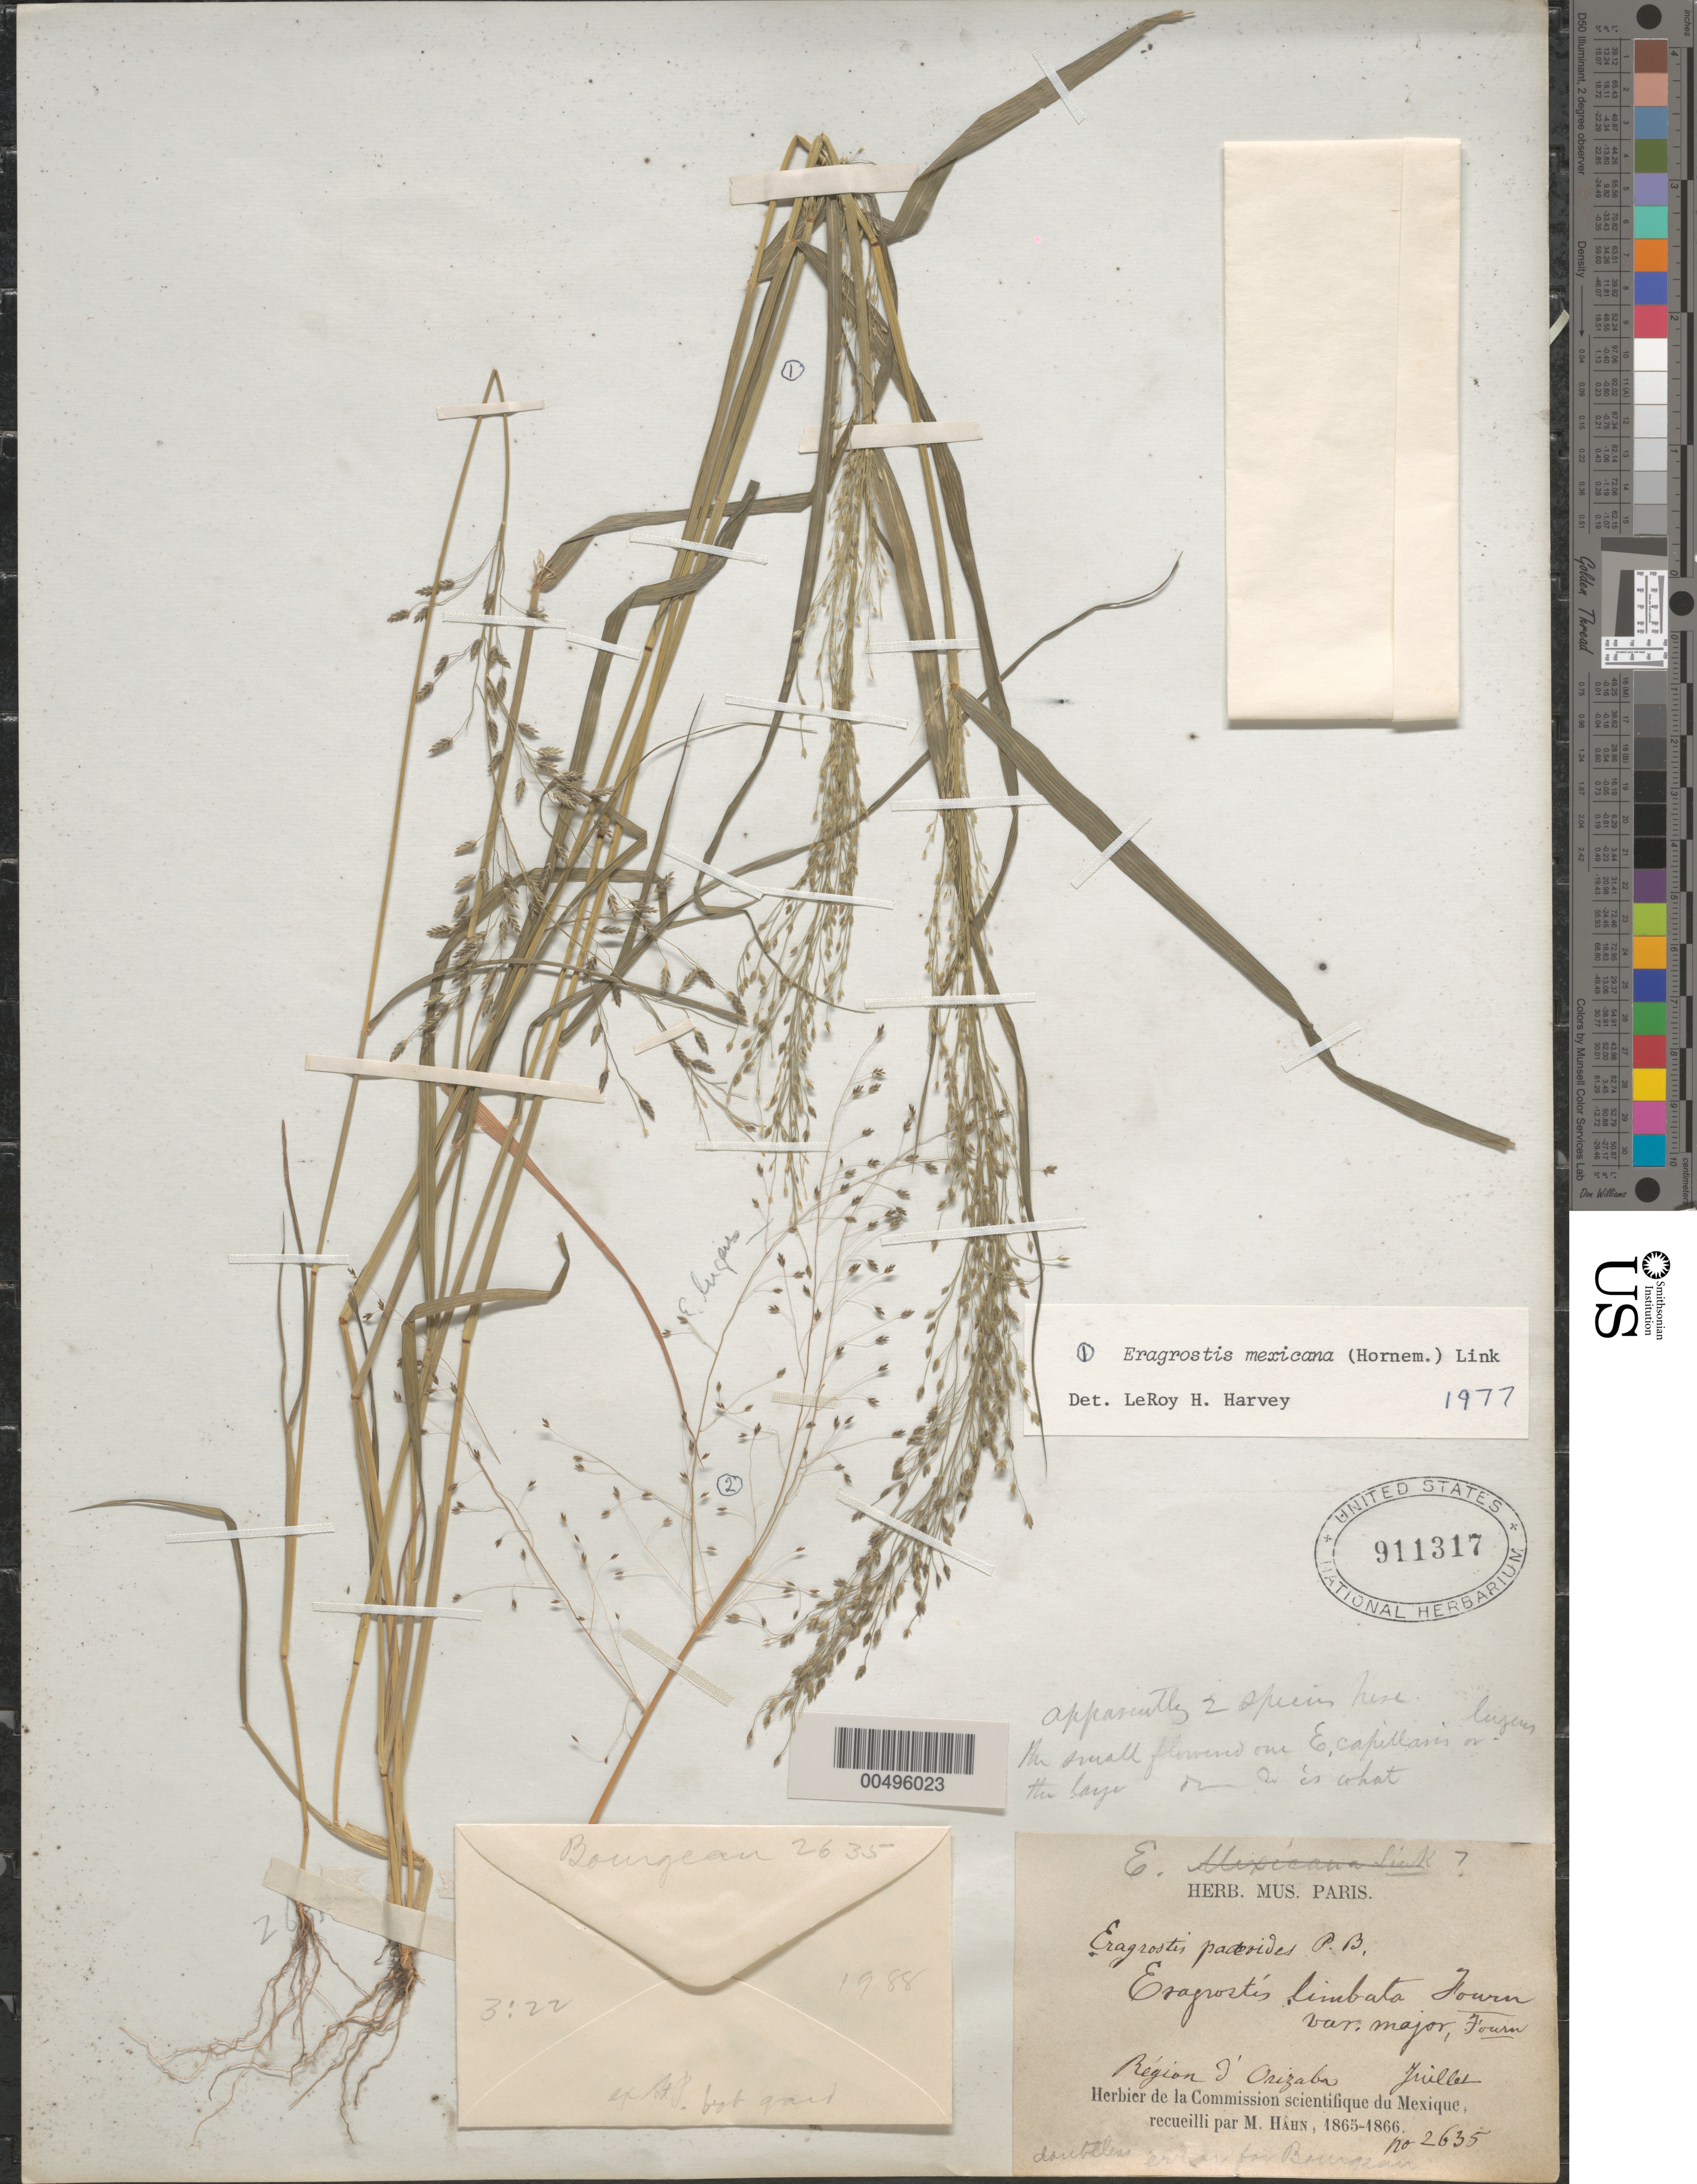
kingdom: Plantae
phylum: Tracheophyta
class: Liliopsida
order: Poales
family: Poaceae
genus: Eragrostis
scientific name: Eragrostis mexicana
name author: (Hornem.) Link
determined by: Harvey, L. H.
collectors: M. Hahn & Bourgeau (?)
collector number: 2635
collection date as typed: Jul 1865 or Jul 1866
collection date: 1865-07 or 1866-07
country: Mexico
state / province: Veracruz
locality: Region of Orizaba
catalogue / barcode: US 911317